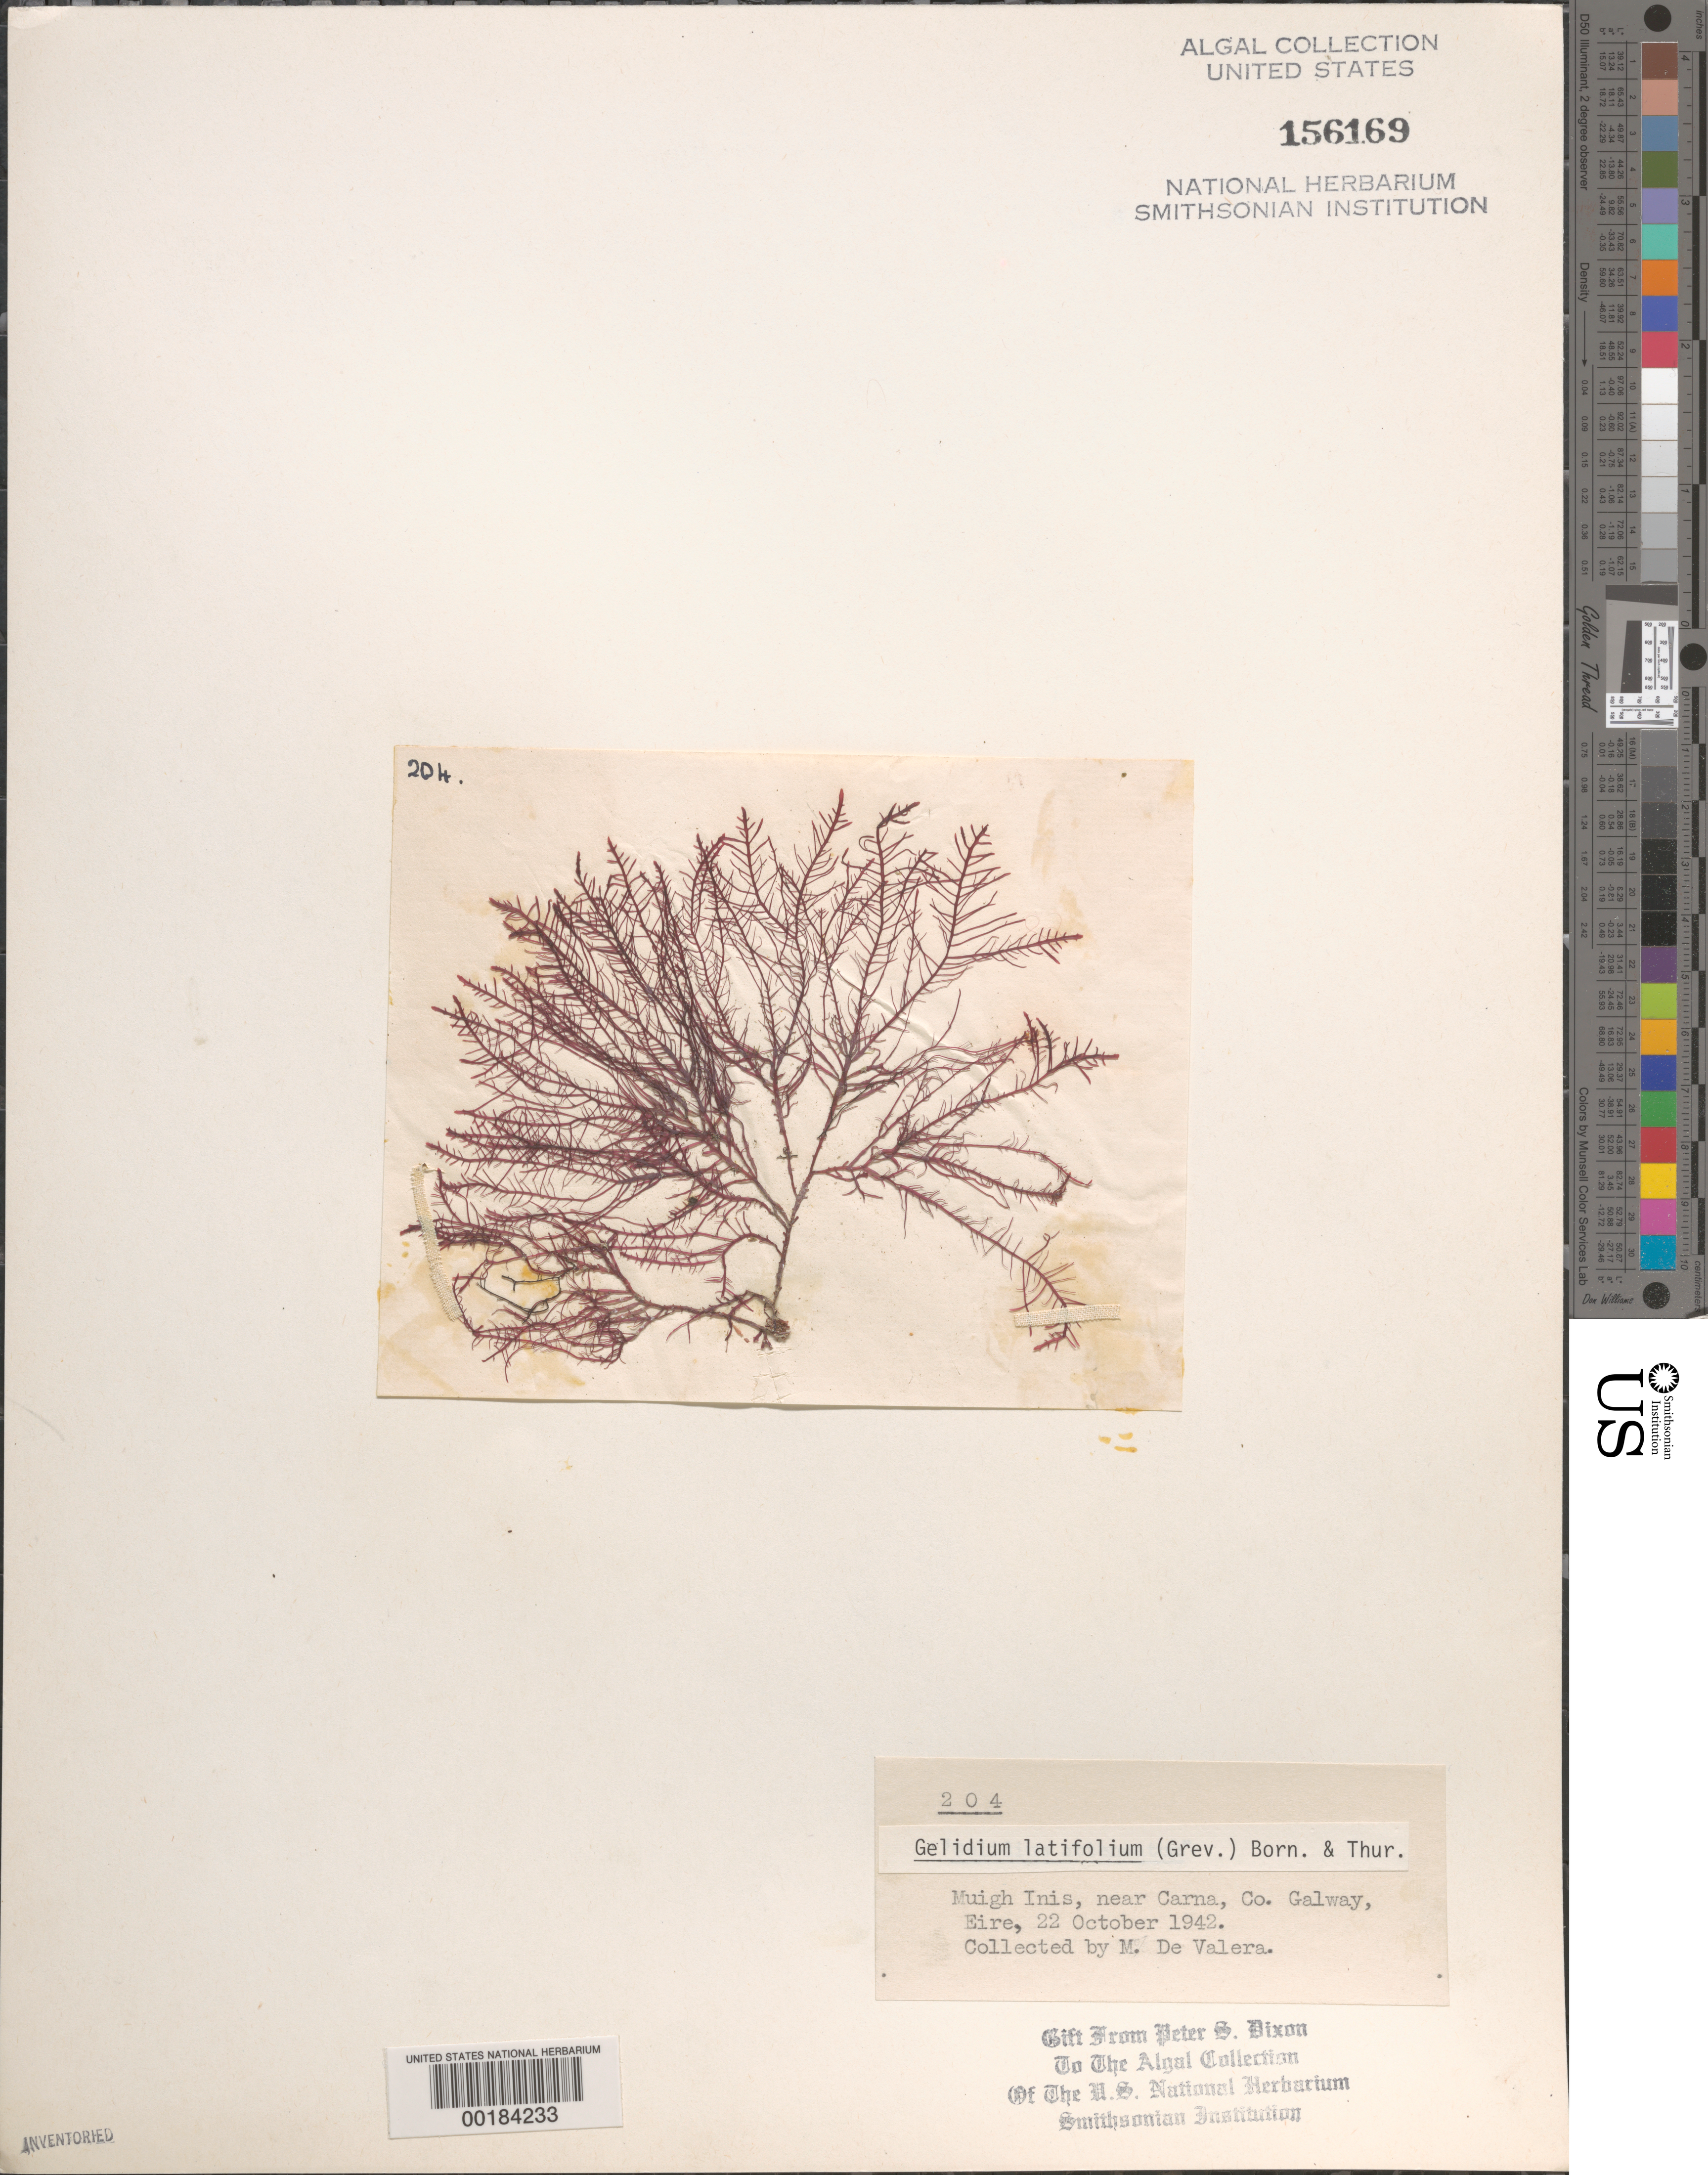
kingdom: Plantae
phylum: Rhodophyta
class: Florideophyceae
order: Gelidiales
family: Gelidiaceae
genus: Gelidium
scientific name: Gelidium spinosum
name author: (S.G. Gmel.) P.C. Silva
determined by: Algae name updating Project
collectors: M. De Valera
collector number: PSD 204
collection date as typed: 22 Oct 1942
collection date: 1942-10-22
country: Ireland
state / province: Connaught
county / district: Galway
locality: Muigh Inis, near Carna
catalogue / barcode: US 156169